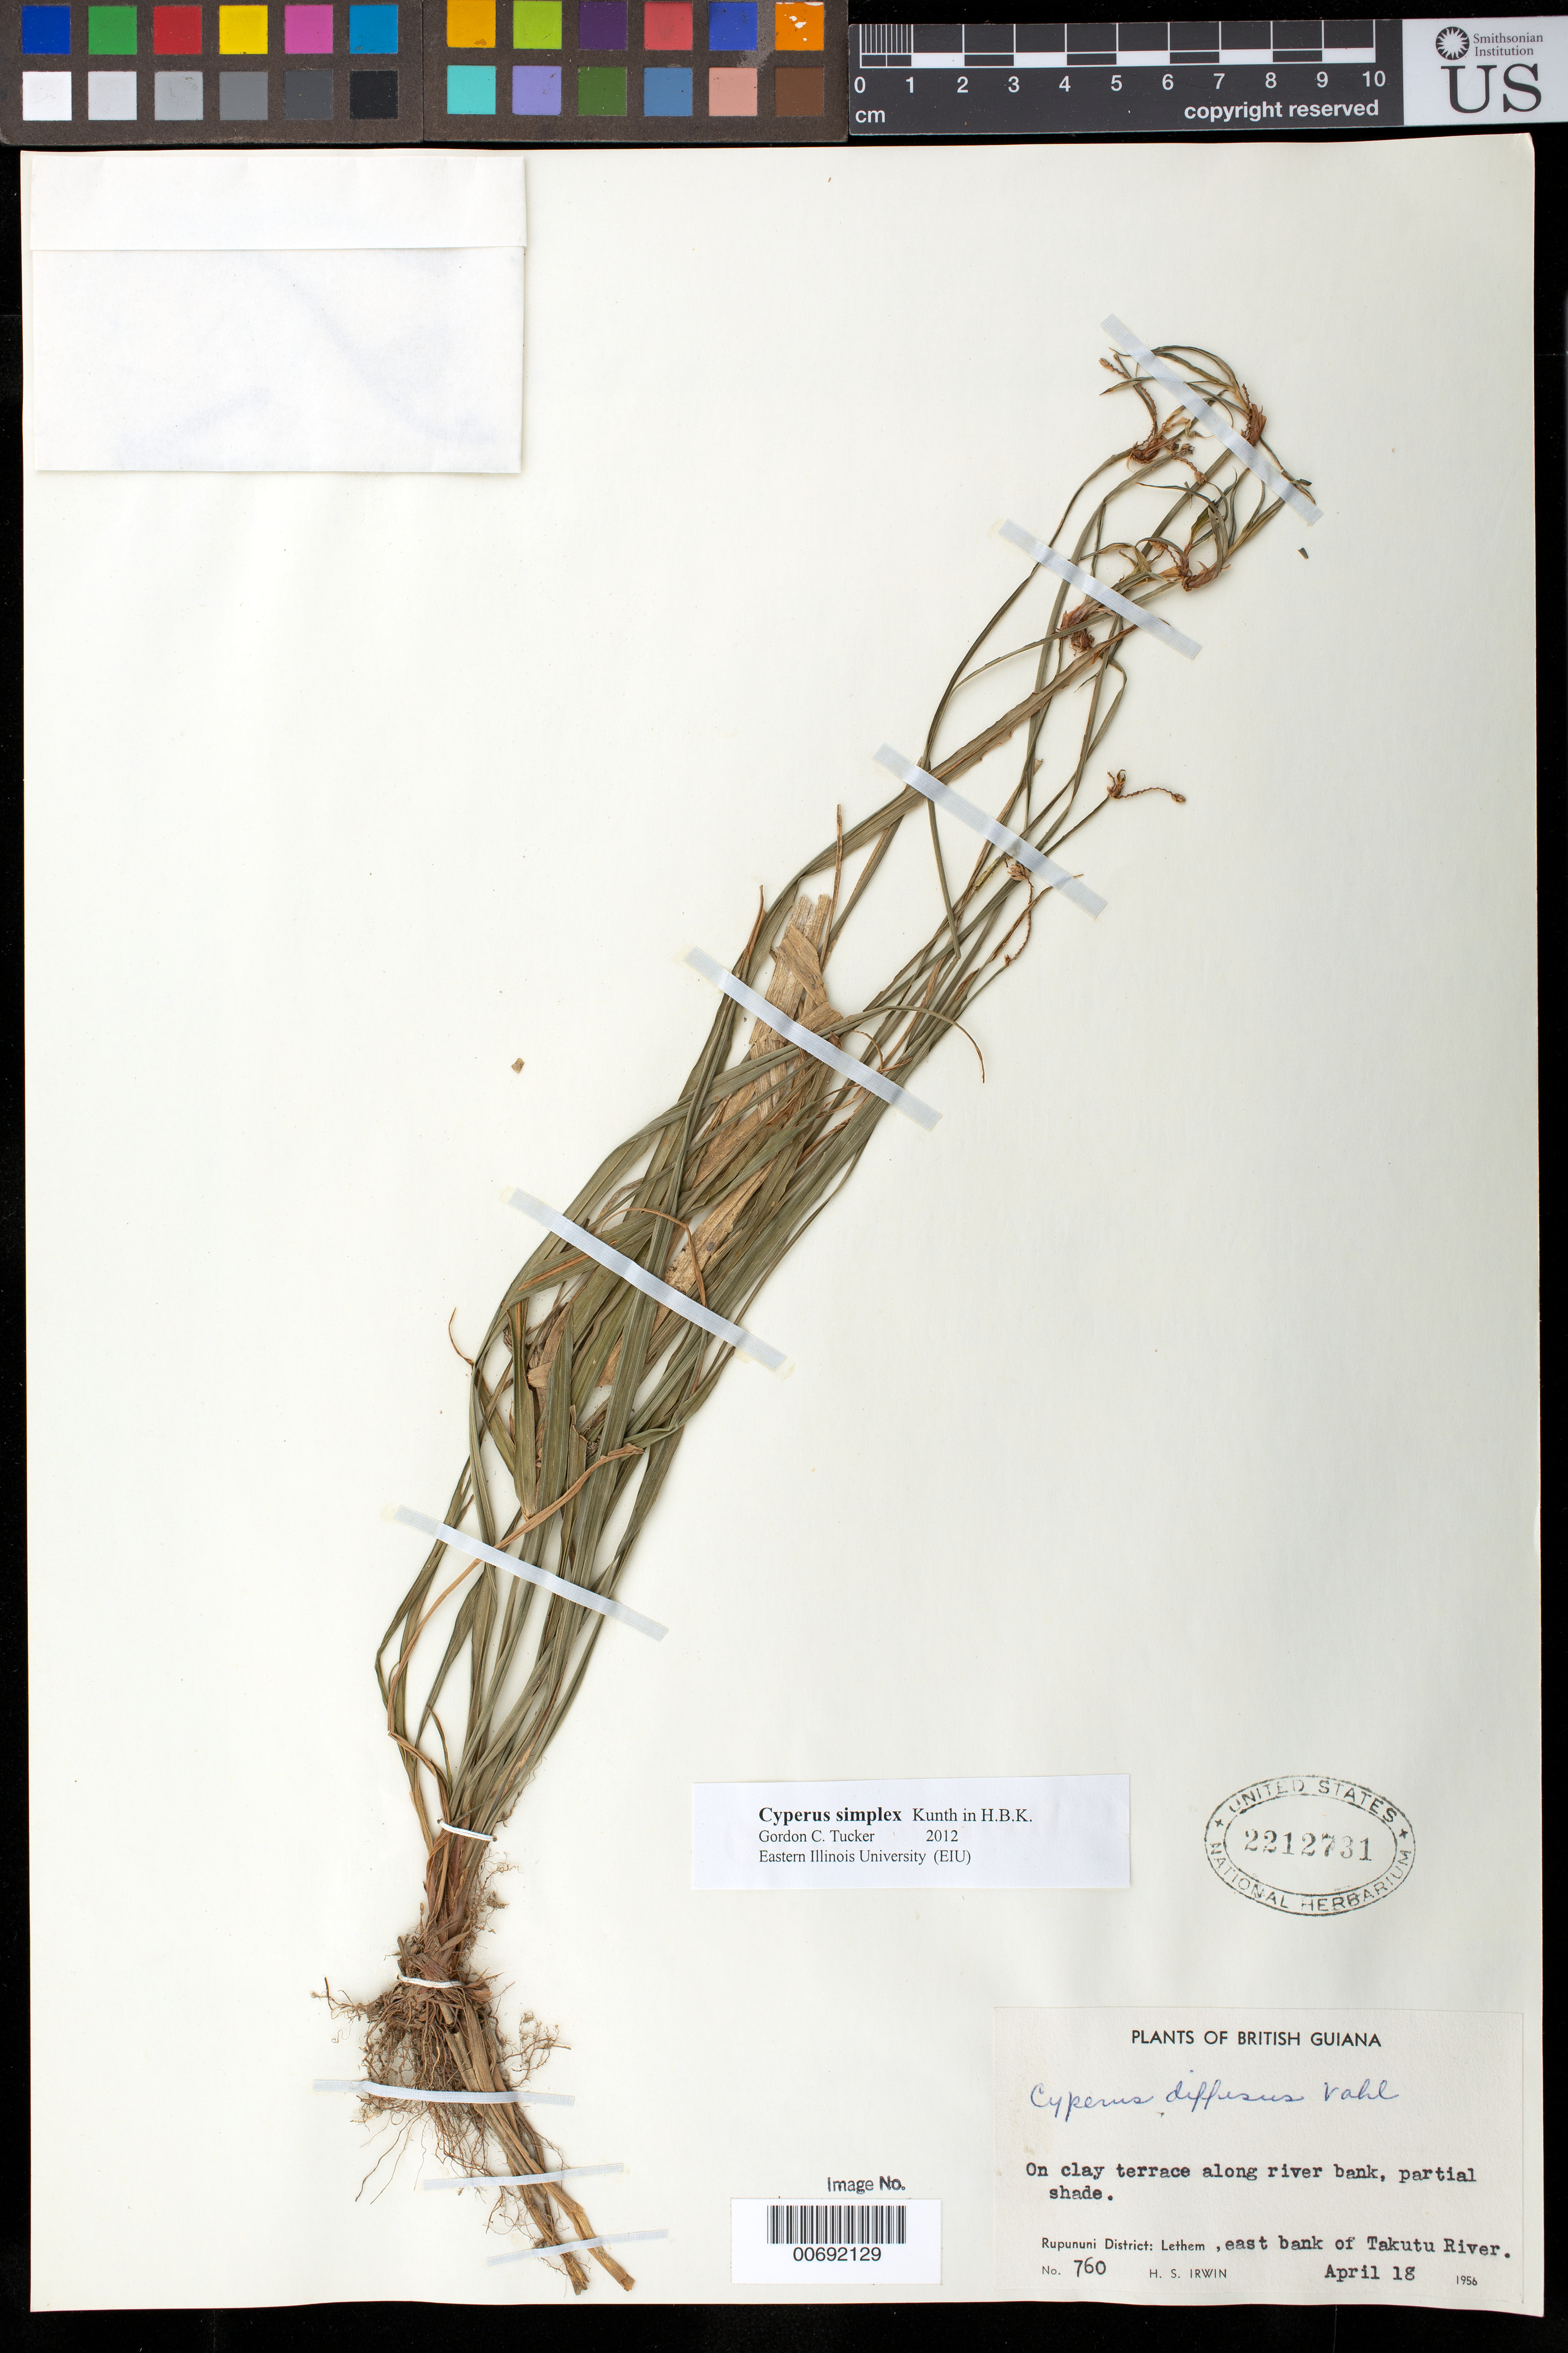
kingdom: Plantae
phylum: Tracheophyta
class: Liliopsida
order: Poales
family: Cyperaceae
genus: Cyperus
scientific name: Cyperus simplex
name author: Kunth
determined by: Tucker, G. C.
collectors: H. Irwin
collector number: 760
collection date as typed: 18-Apr-56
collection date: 1956-04-18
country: Guyana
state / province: U. Takutu-U. Essequibo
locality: Lethem, E bank of Takutu R., Rupununi Dist.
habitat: Clay terrace along R. bank, partial shade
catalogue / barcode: US 2212731